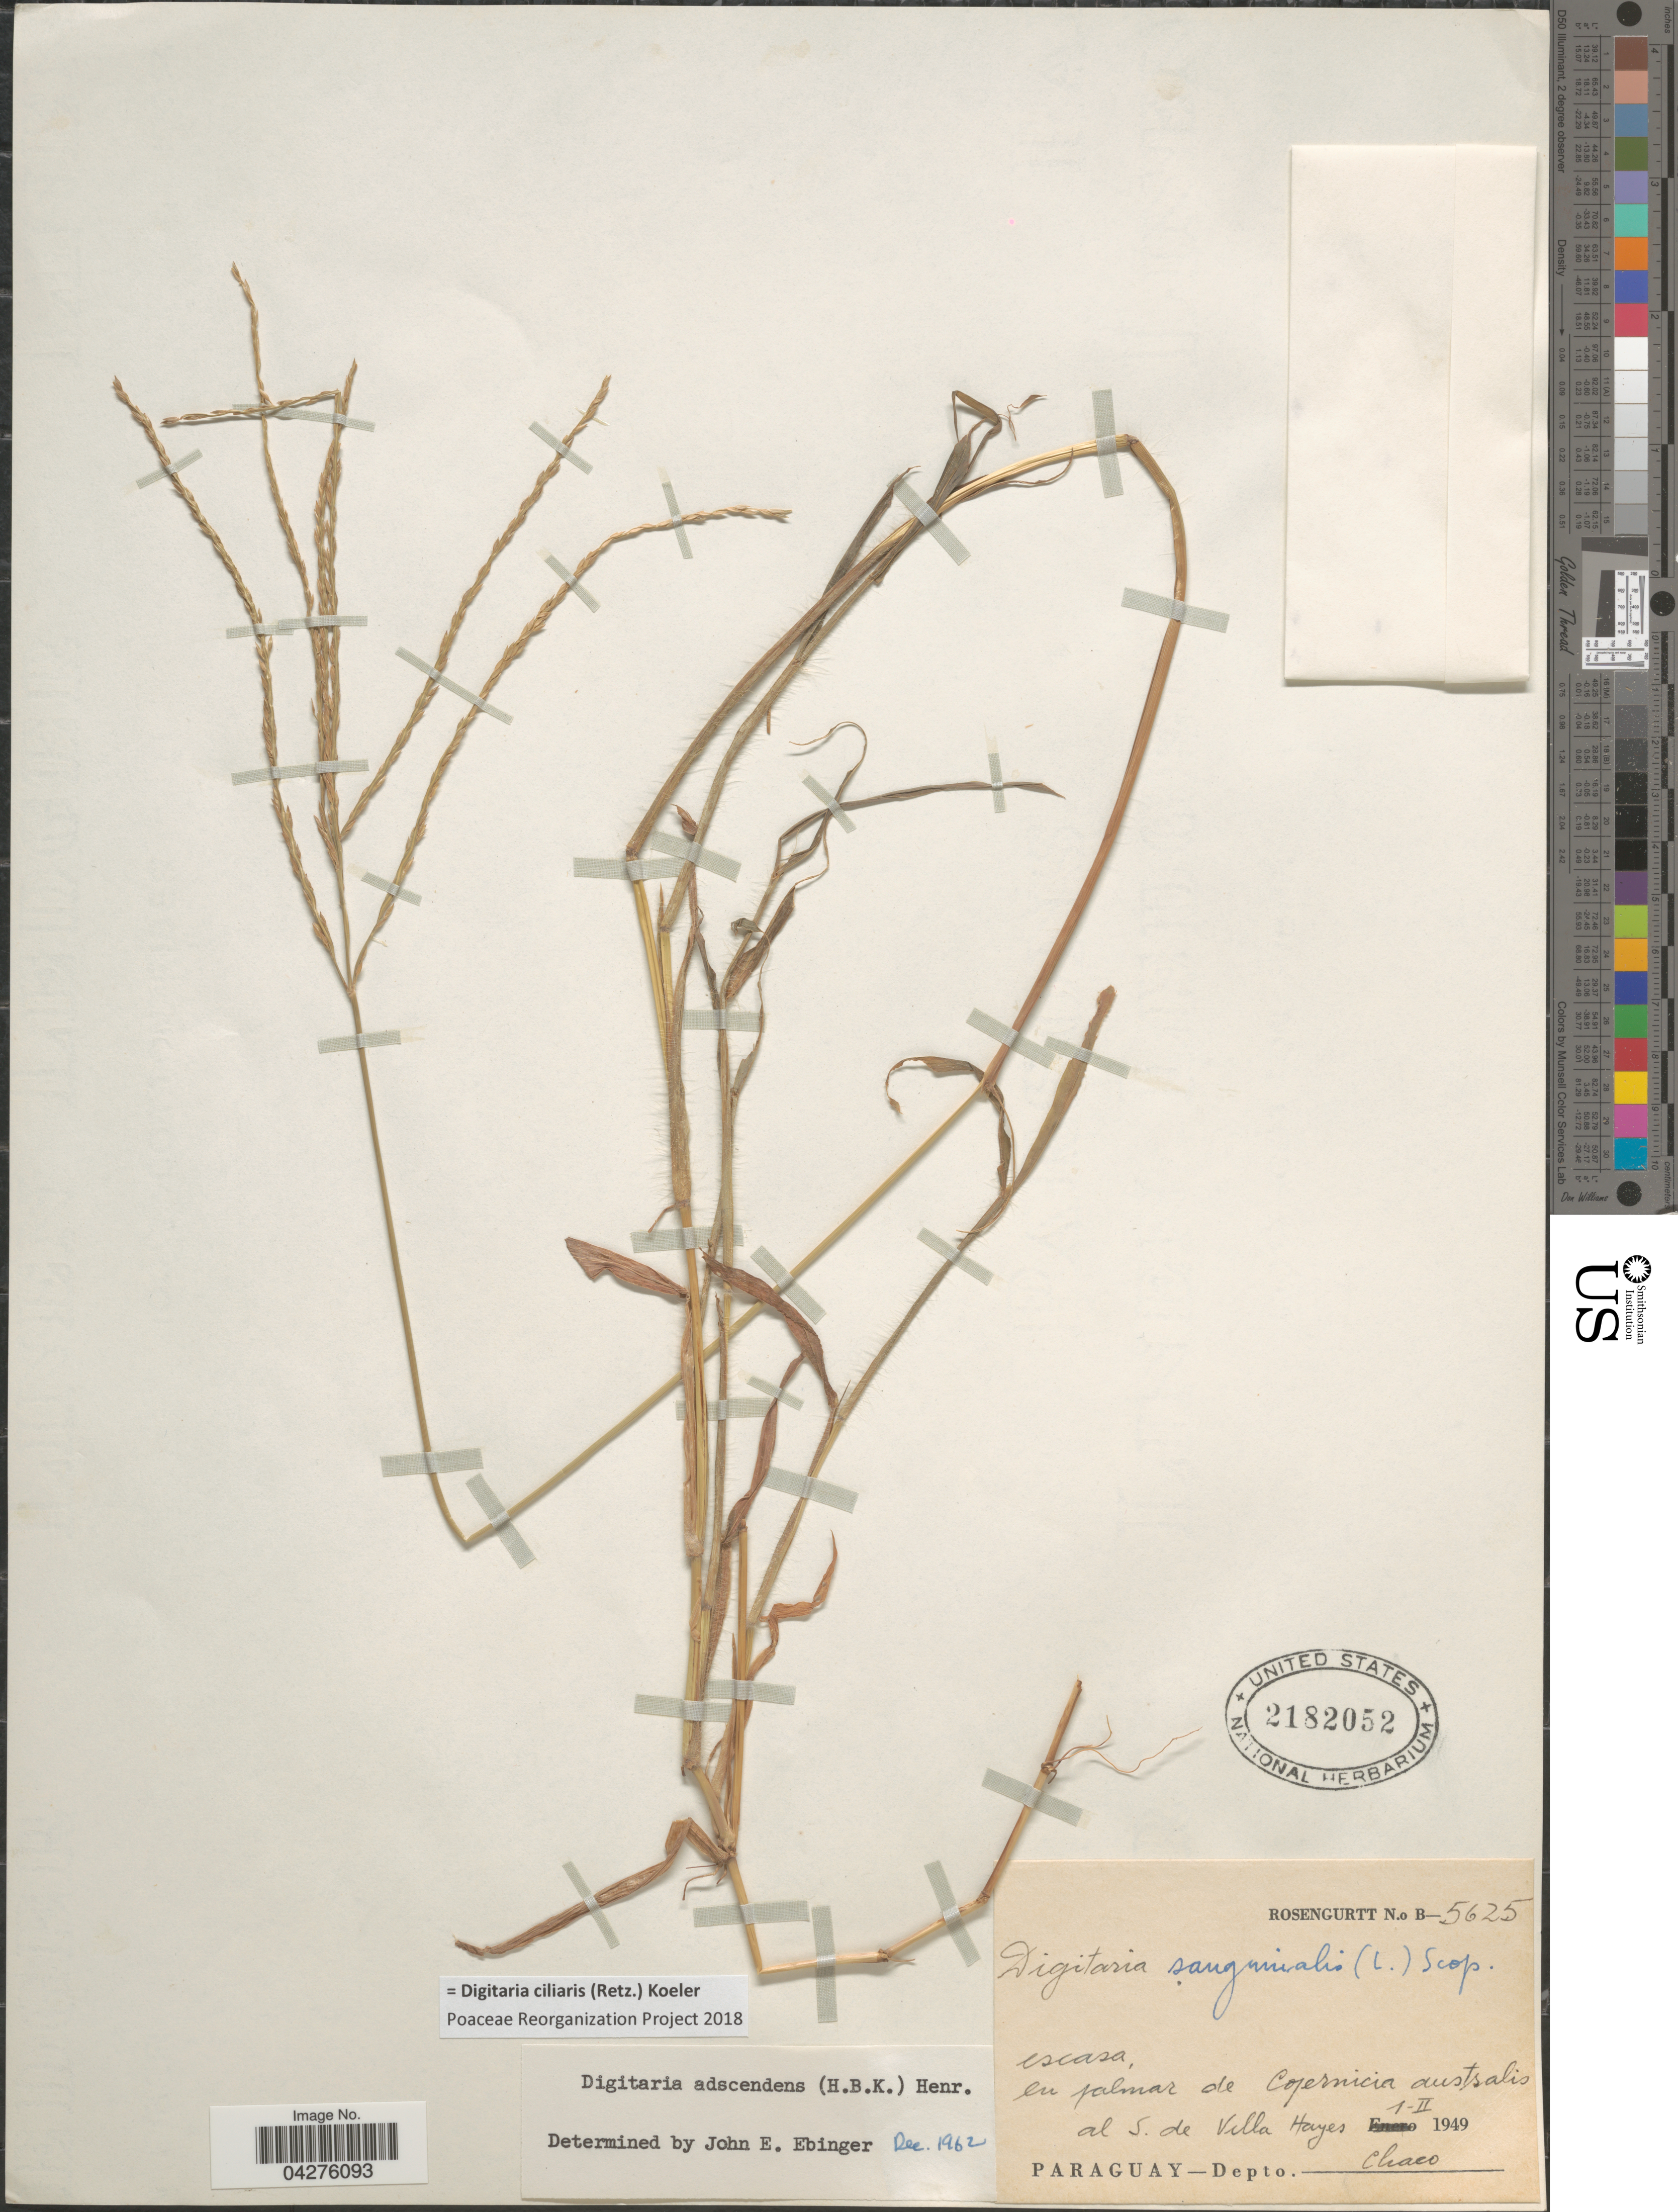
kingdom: Plantae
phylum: Tracheophyta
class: Liliopsida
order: Poales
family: Poaceae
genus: Digitaria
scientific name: Digitaria ciliaris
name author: (Retz.) Koeler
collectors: Rosengurtt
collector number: B-5625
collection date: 1949-02-01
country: Argentina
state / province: Chaco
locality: En palmar de Cojernicia australis al S. de Villa Hayes. Depto. Chaco.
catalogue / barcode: US 2182052